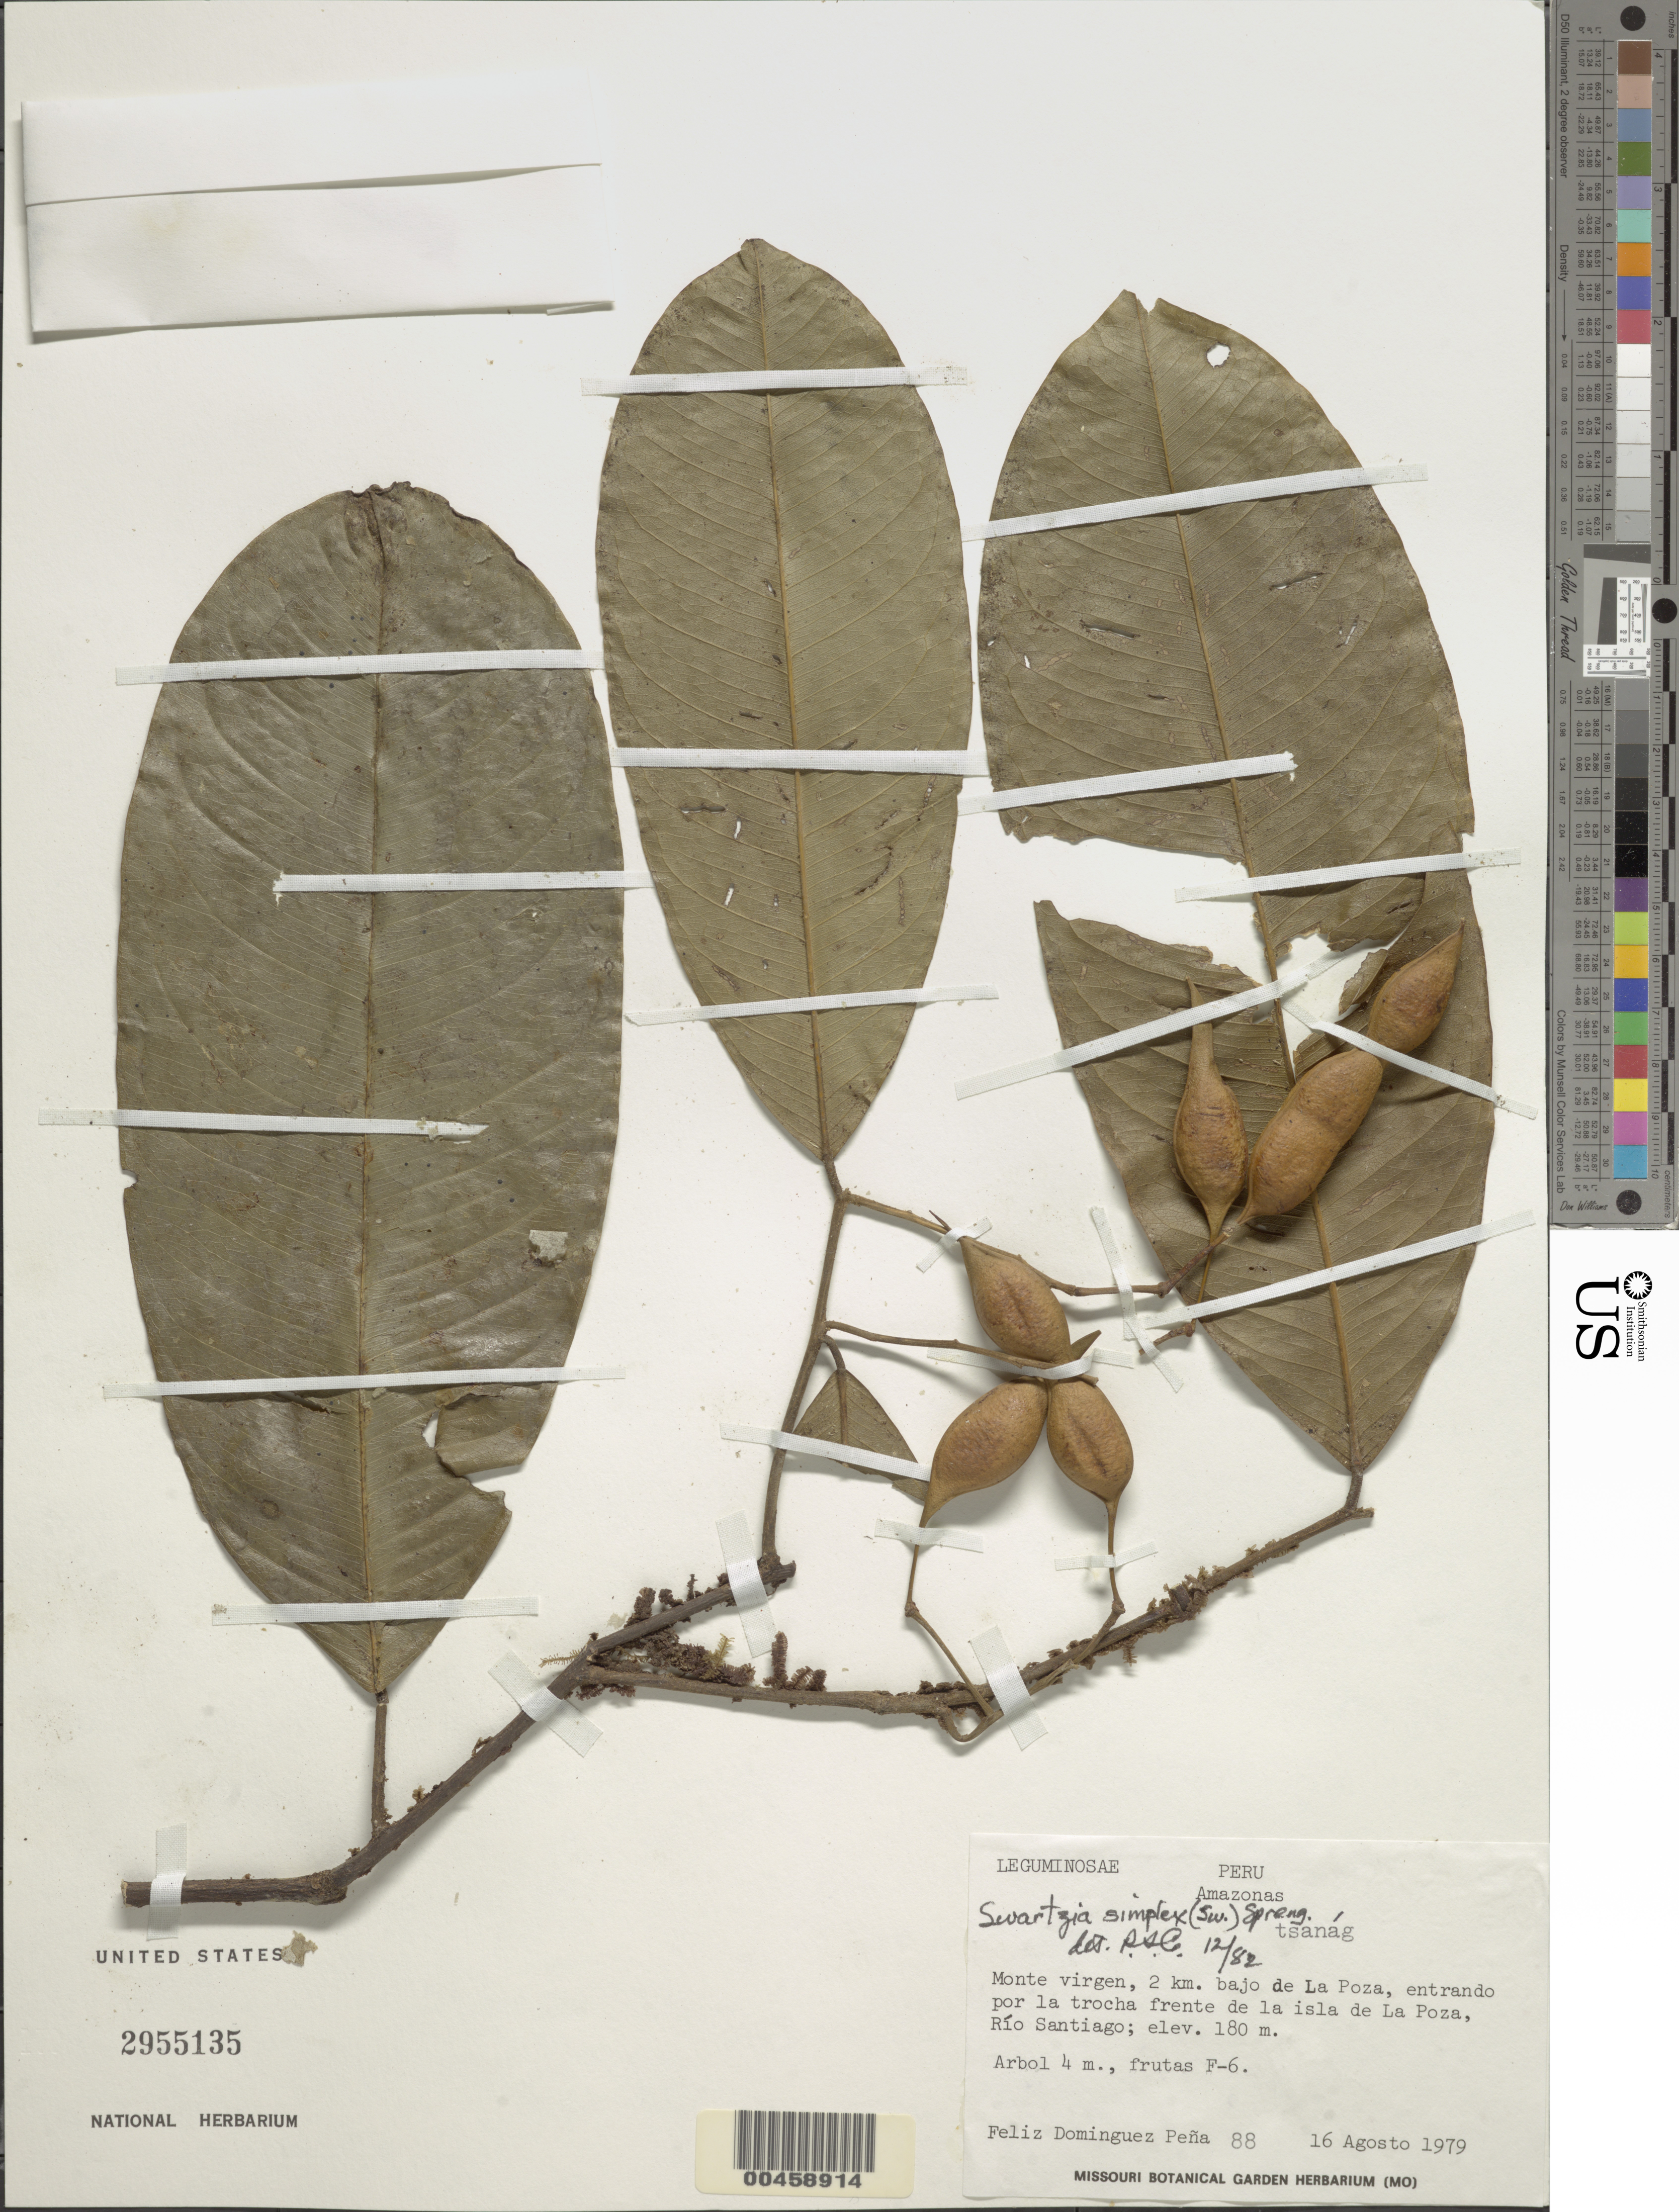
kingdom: Plantae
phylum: Tracheophyta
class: Magnoliopsida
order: Fabales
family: Fabaceae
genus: Swartzia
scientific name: Swartzia simplex var. ochnacea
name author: (DC.) R.S. Cowan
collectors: F. Pena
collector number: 88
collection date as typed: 16 Aug 1979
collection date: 1979-08-16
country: Peru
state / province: Amazonas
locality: La Poza, 2 km bajo de; entrando por la trocha frente de la isla de La Poza, Río Santiago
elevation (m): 180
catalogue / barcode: US 2955135